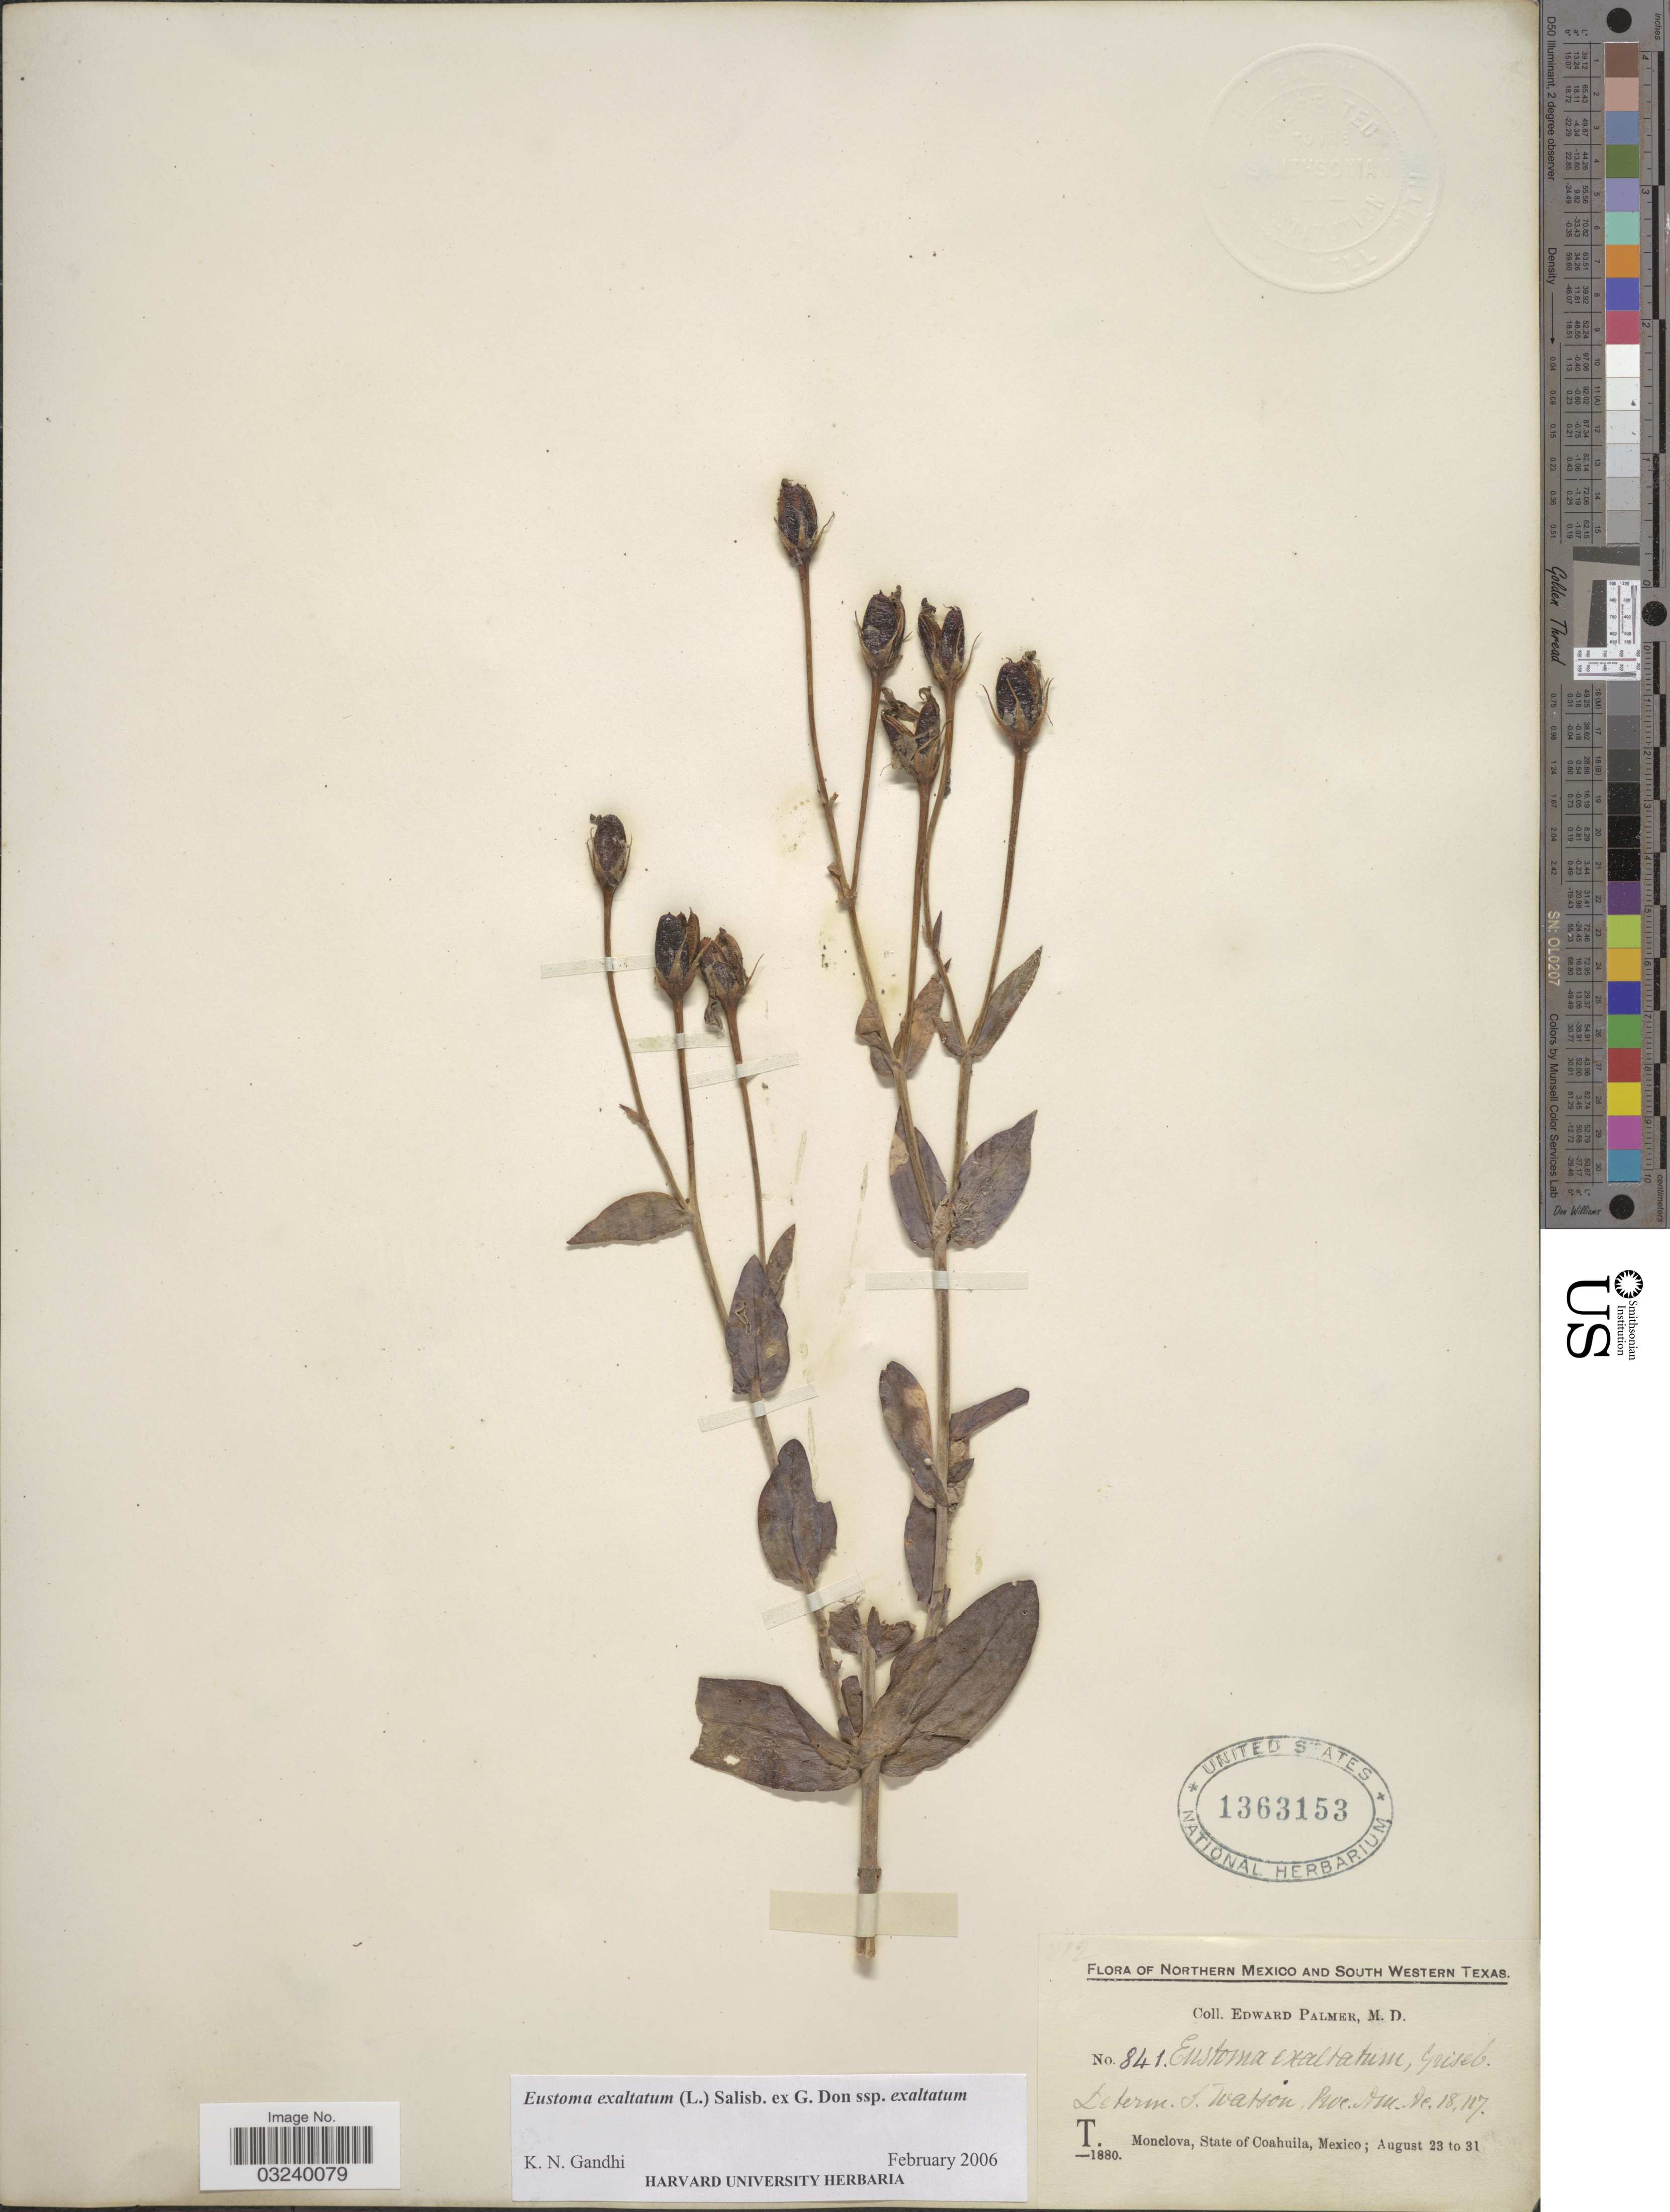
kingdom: Plantae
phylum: Tracheophyta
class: Magnoliopsida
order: Gentianales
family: Gentianaceae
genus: Eustoma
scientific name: Eustoma exaltatum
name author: (L.) Salisb. ex Don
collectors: E. Palmer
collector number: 841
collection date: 1880-08-23/1880-08-31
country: Mexico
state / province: Coahuila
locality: Northern Mexico and South Western Texas, Monclova.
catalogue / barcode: US 1363153